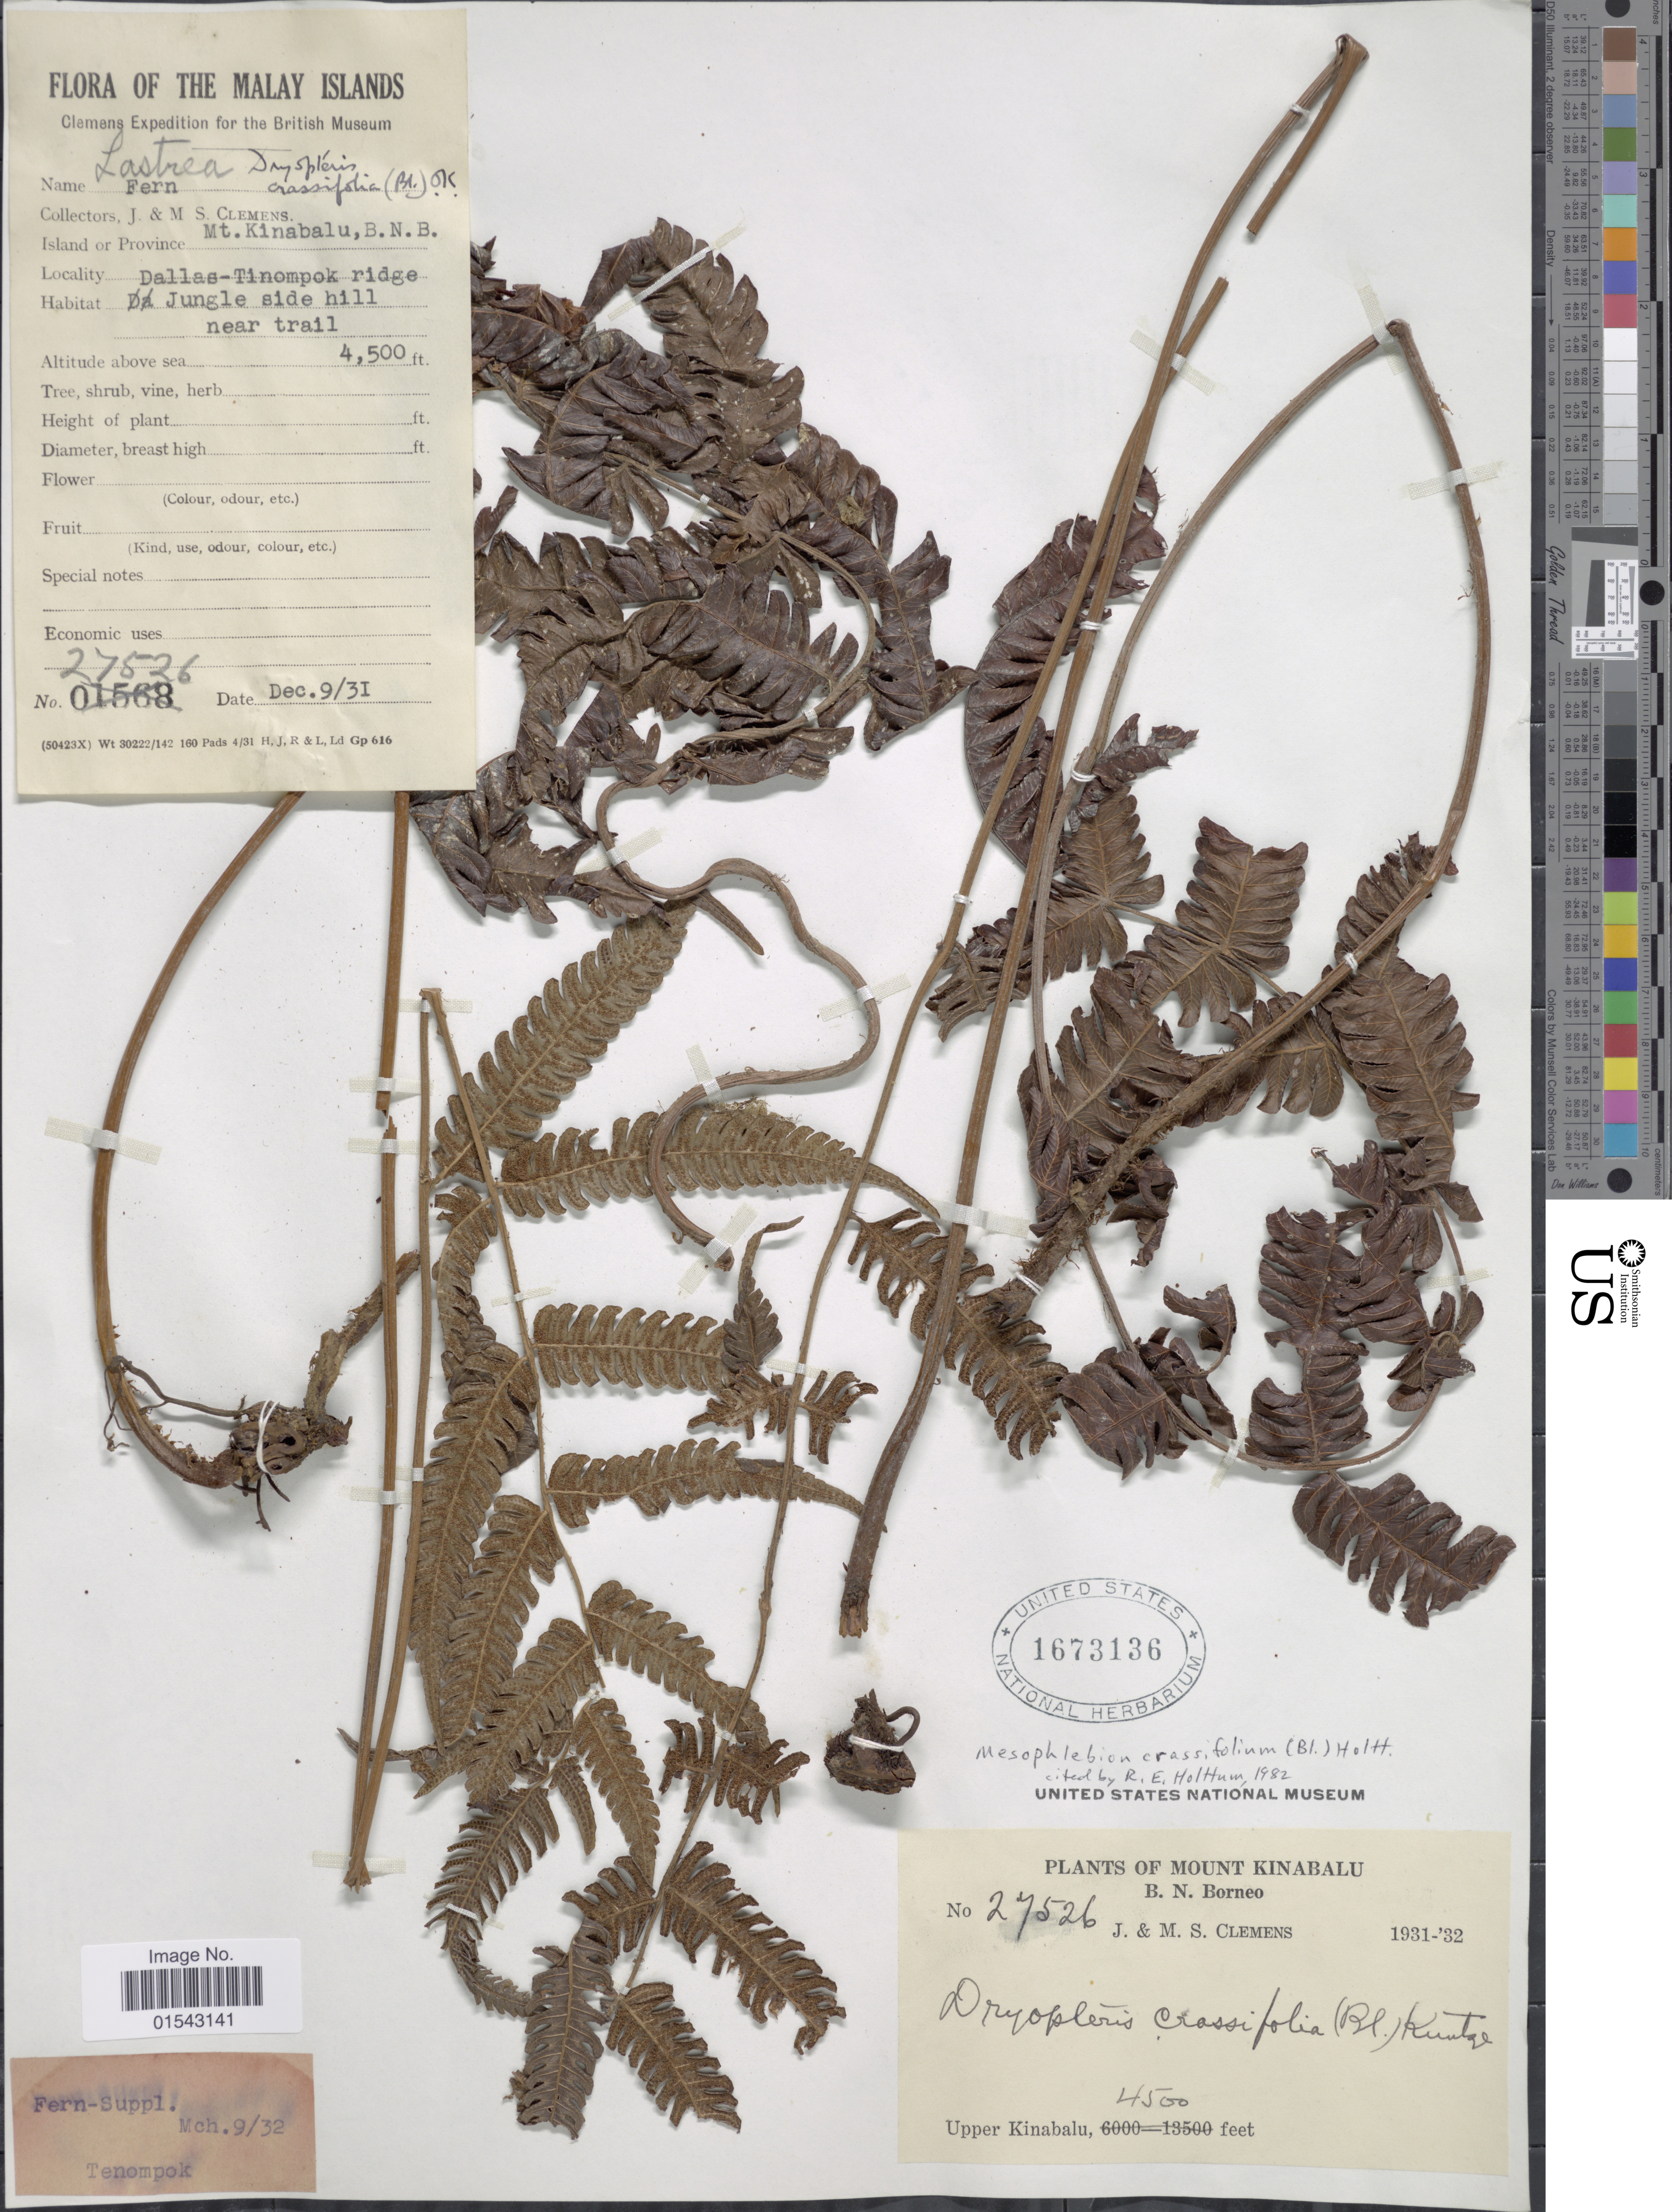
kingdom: Plantae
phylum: Tracheophyta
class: Polypodiopsida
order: Polypodiales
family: Thelypteridaceae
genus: Mesophlebion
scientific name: Mesophlebion crassifolium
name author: (Blume) Holttum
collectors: J. Clemens & M. S. Clemens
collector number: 27526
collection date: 1931/1932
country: Malaysia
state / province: Sabah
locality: Mount Kinabalu, B. N. Borneo, Upper Kinabalu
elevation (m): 1372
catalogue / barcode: US 1673136